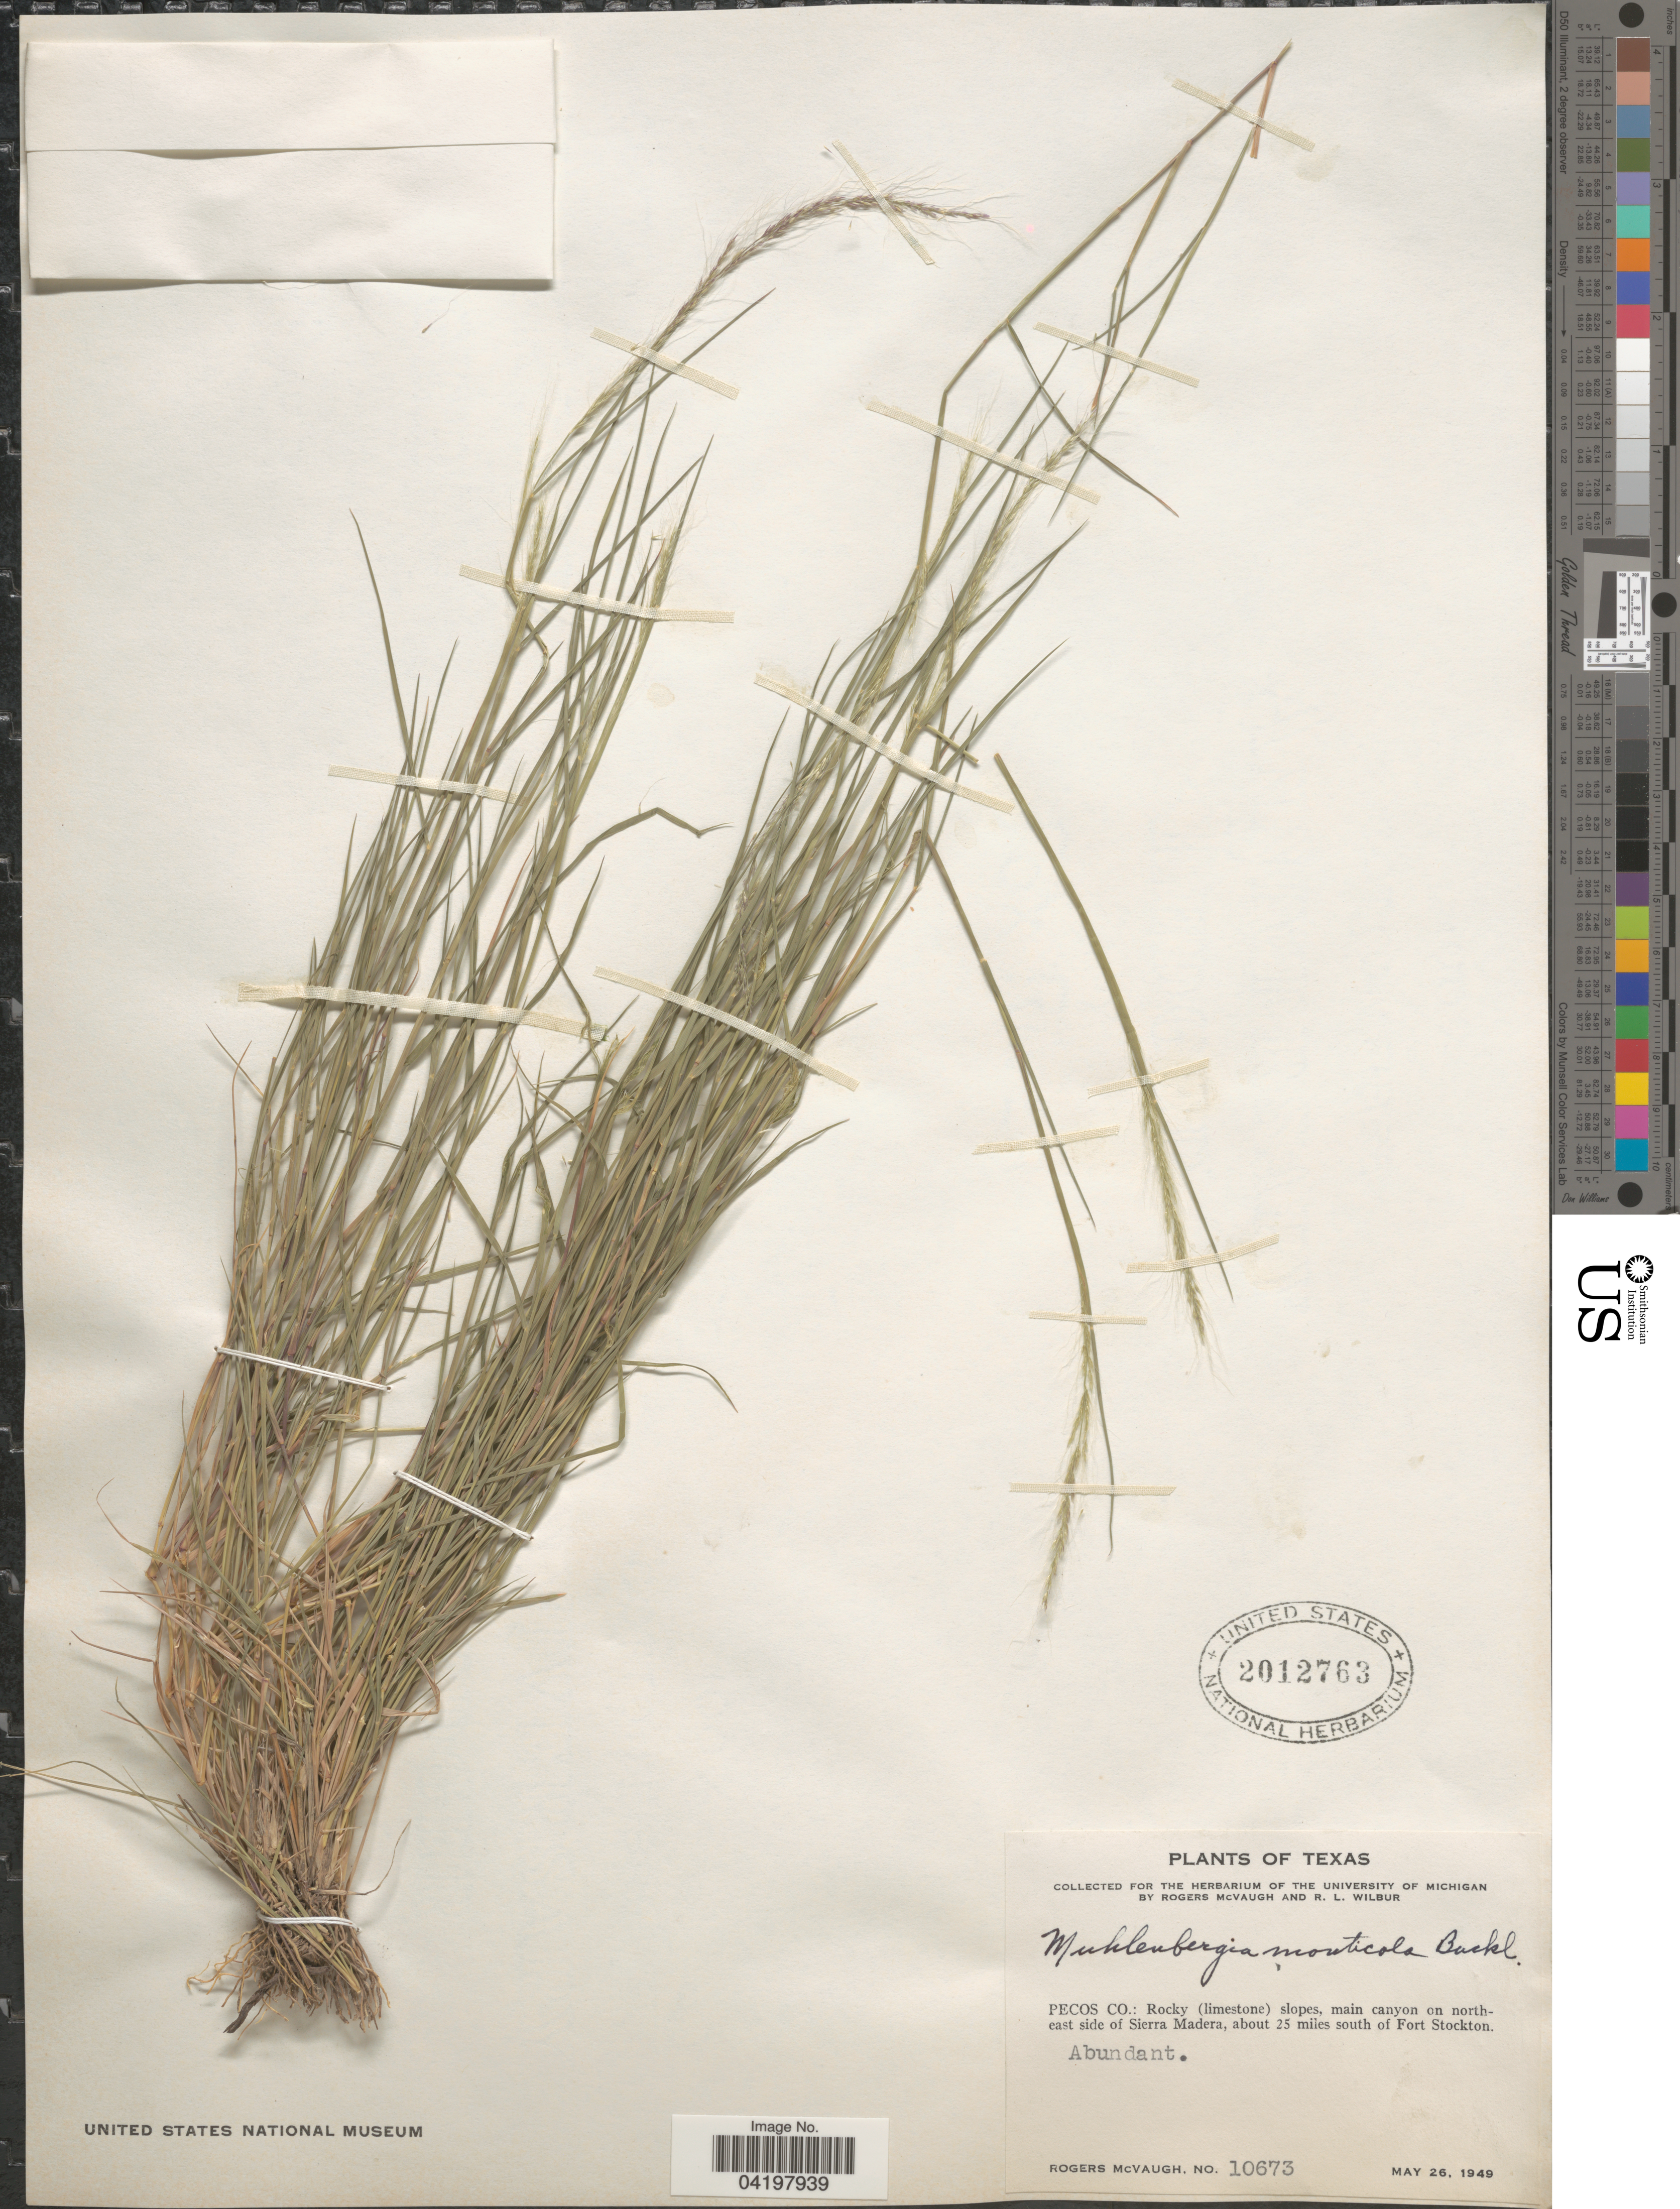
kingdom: Plantae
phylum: Tracheophyta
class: Liliopsida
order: Poales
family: Poaceae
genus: Muhlenbergia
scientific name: Muhlenbergia tenuifolia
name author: (Kunth) Kunth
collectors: R. McVaugh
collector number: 10673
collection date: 1949-05-26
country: United States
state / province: Texas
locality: Pecos Co.: Rocky (limestone) slopes, main canyon on northeast side of Sierra Madera, about 25 miles south of Fort Stockton.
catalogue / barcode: US 2012763